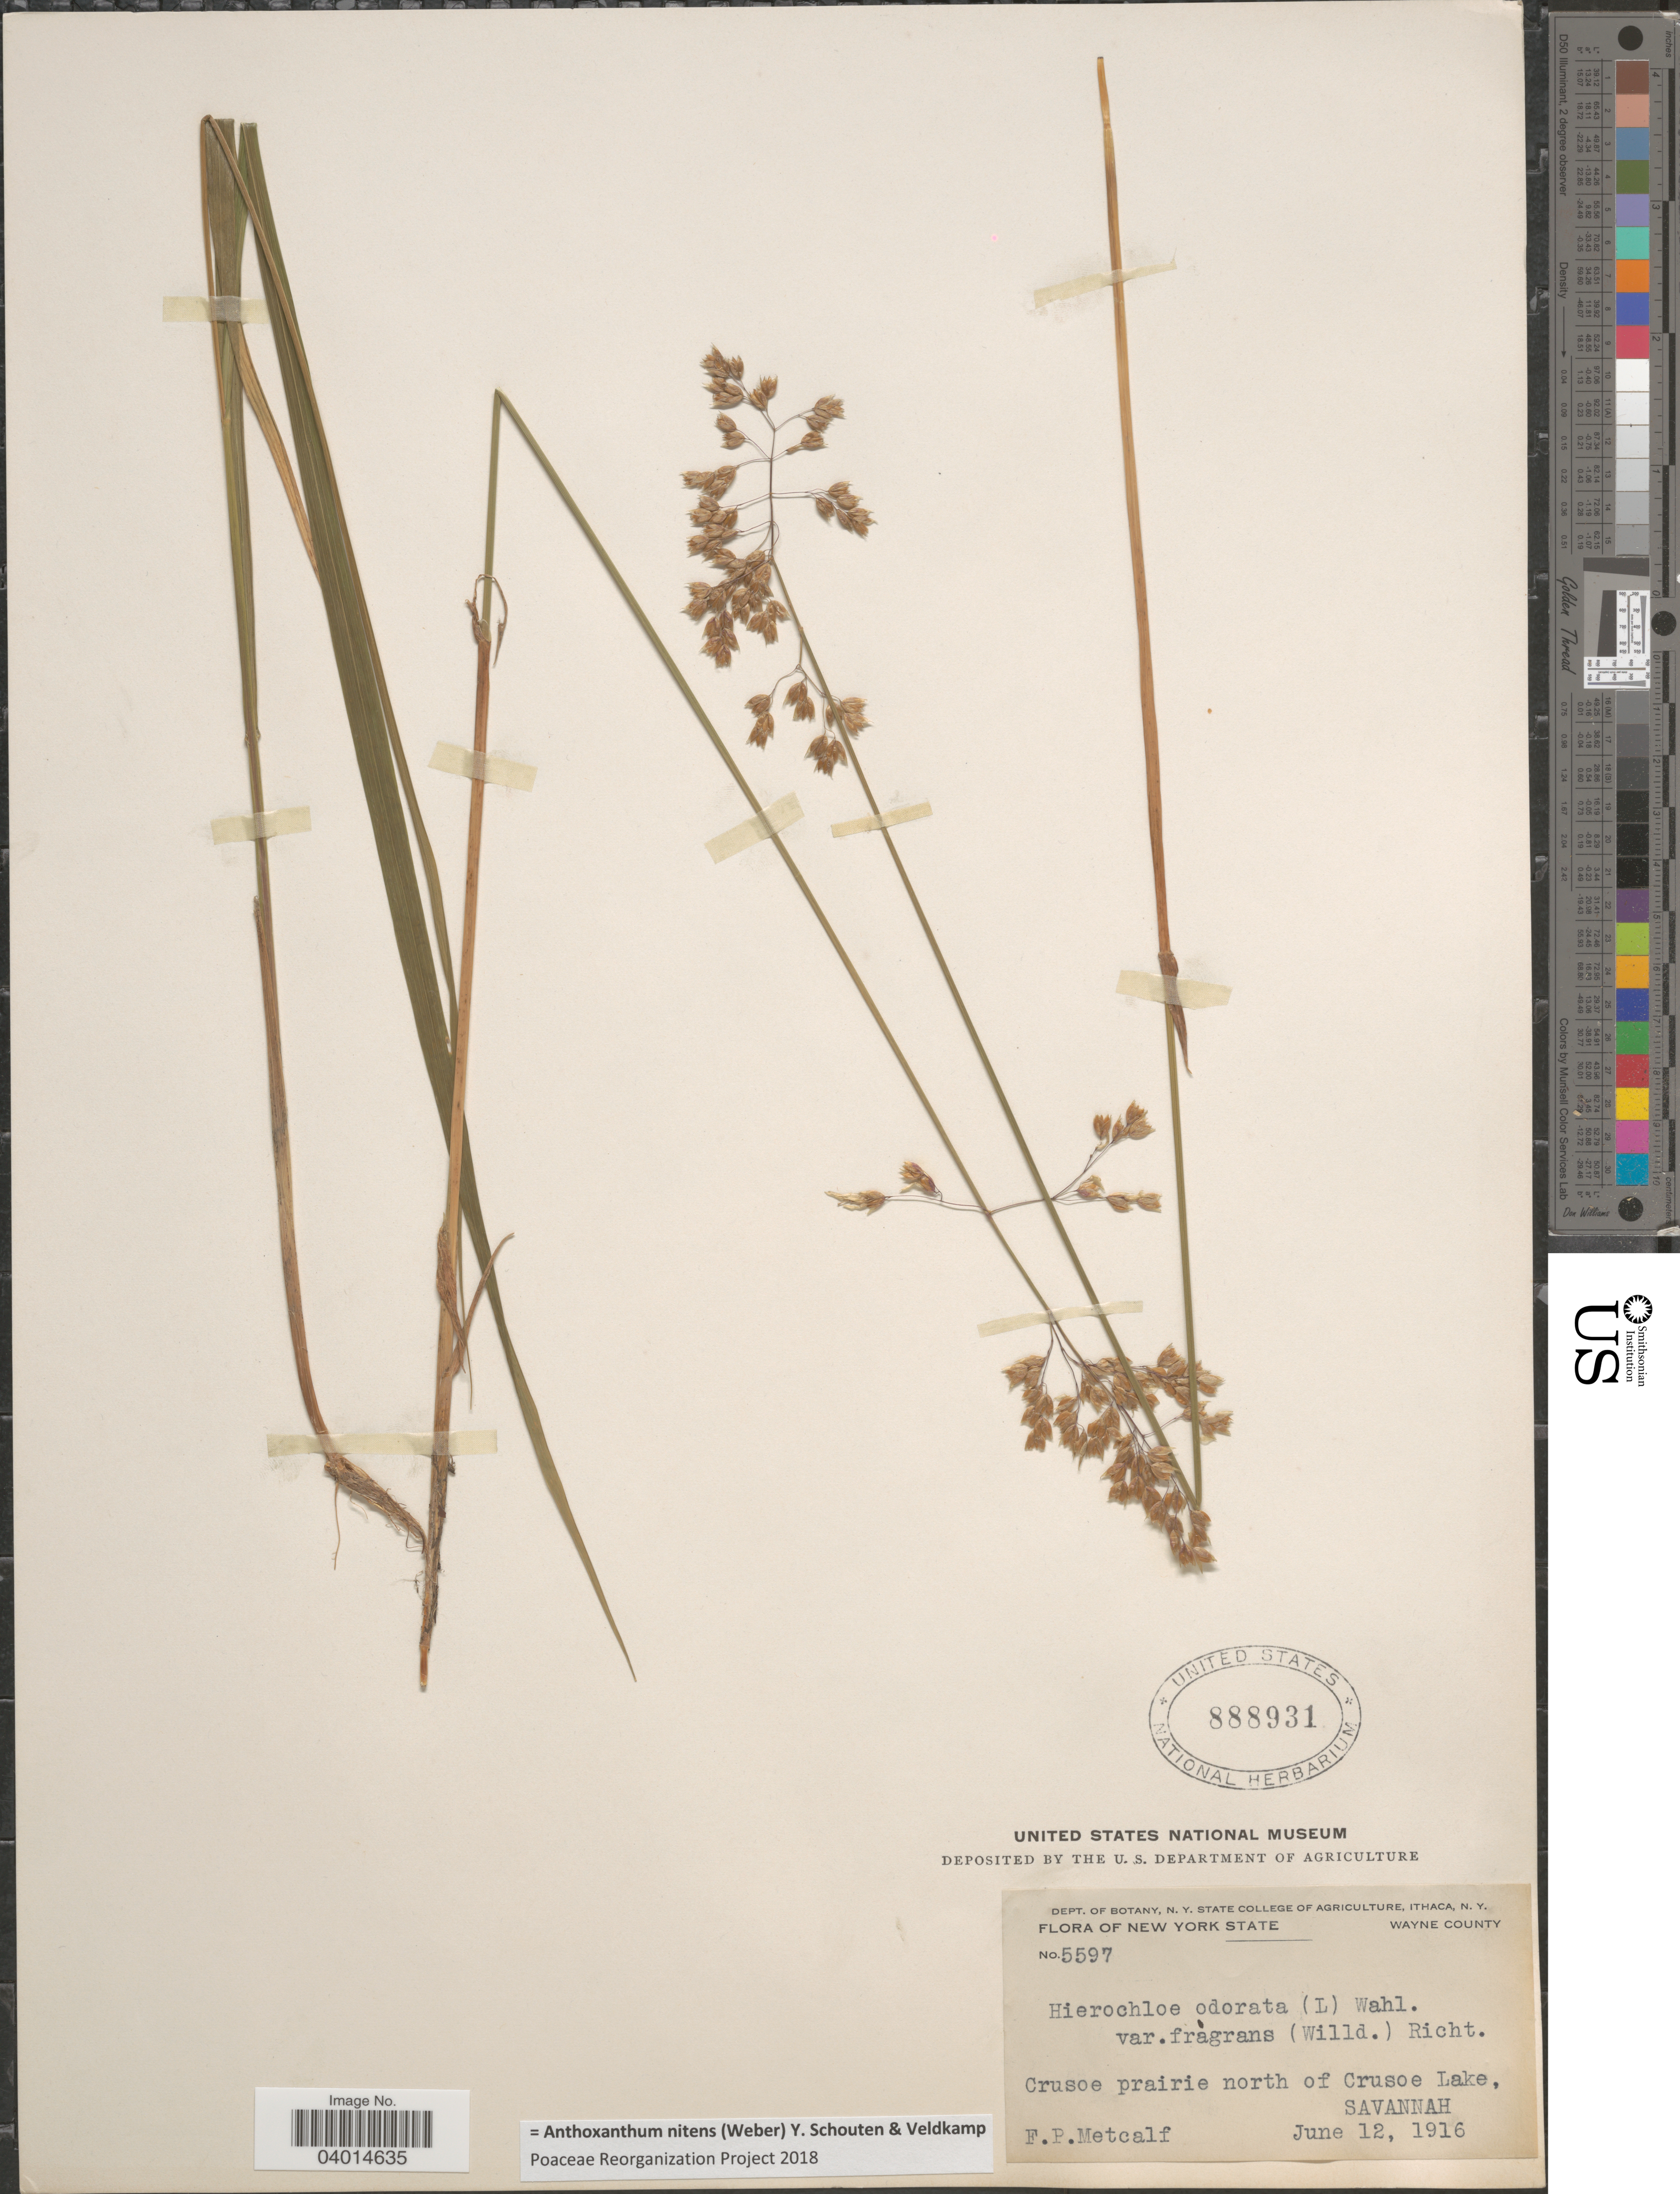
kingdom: Plantae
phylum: Tracheophyta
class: Liliopsida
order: Poales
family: Poaceae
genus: Anthoxanthum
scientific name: Anthoxanthum nitens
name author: (G.H. Weber) R.T.A. Schouten & Veldkamp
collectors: F. Metcalf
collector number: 5597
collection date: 1916-06-12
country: United States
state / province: New York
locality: Wayne County. Crusoe prairie north of Crusoe Lake, Savannah.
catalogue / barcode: US 888931